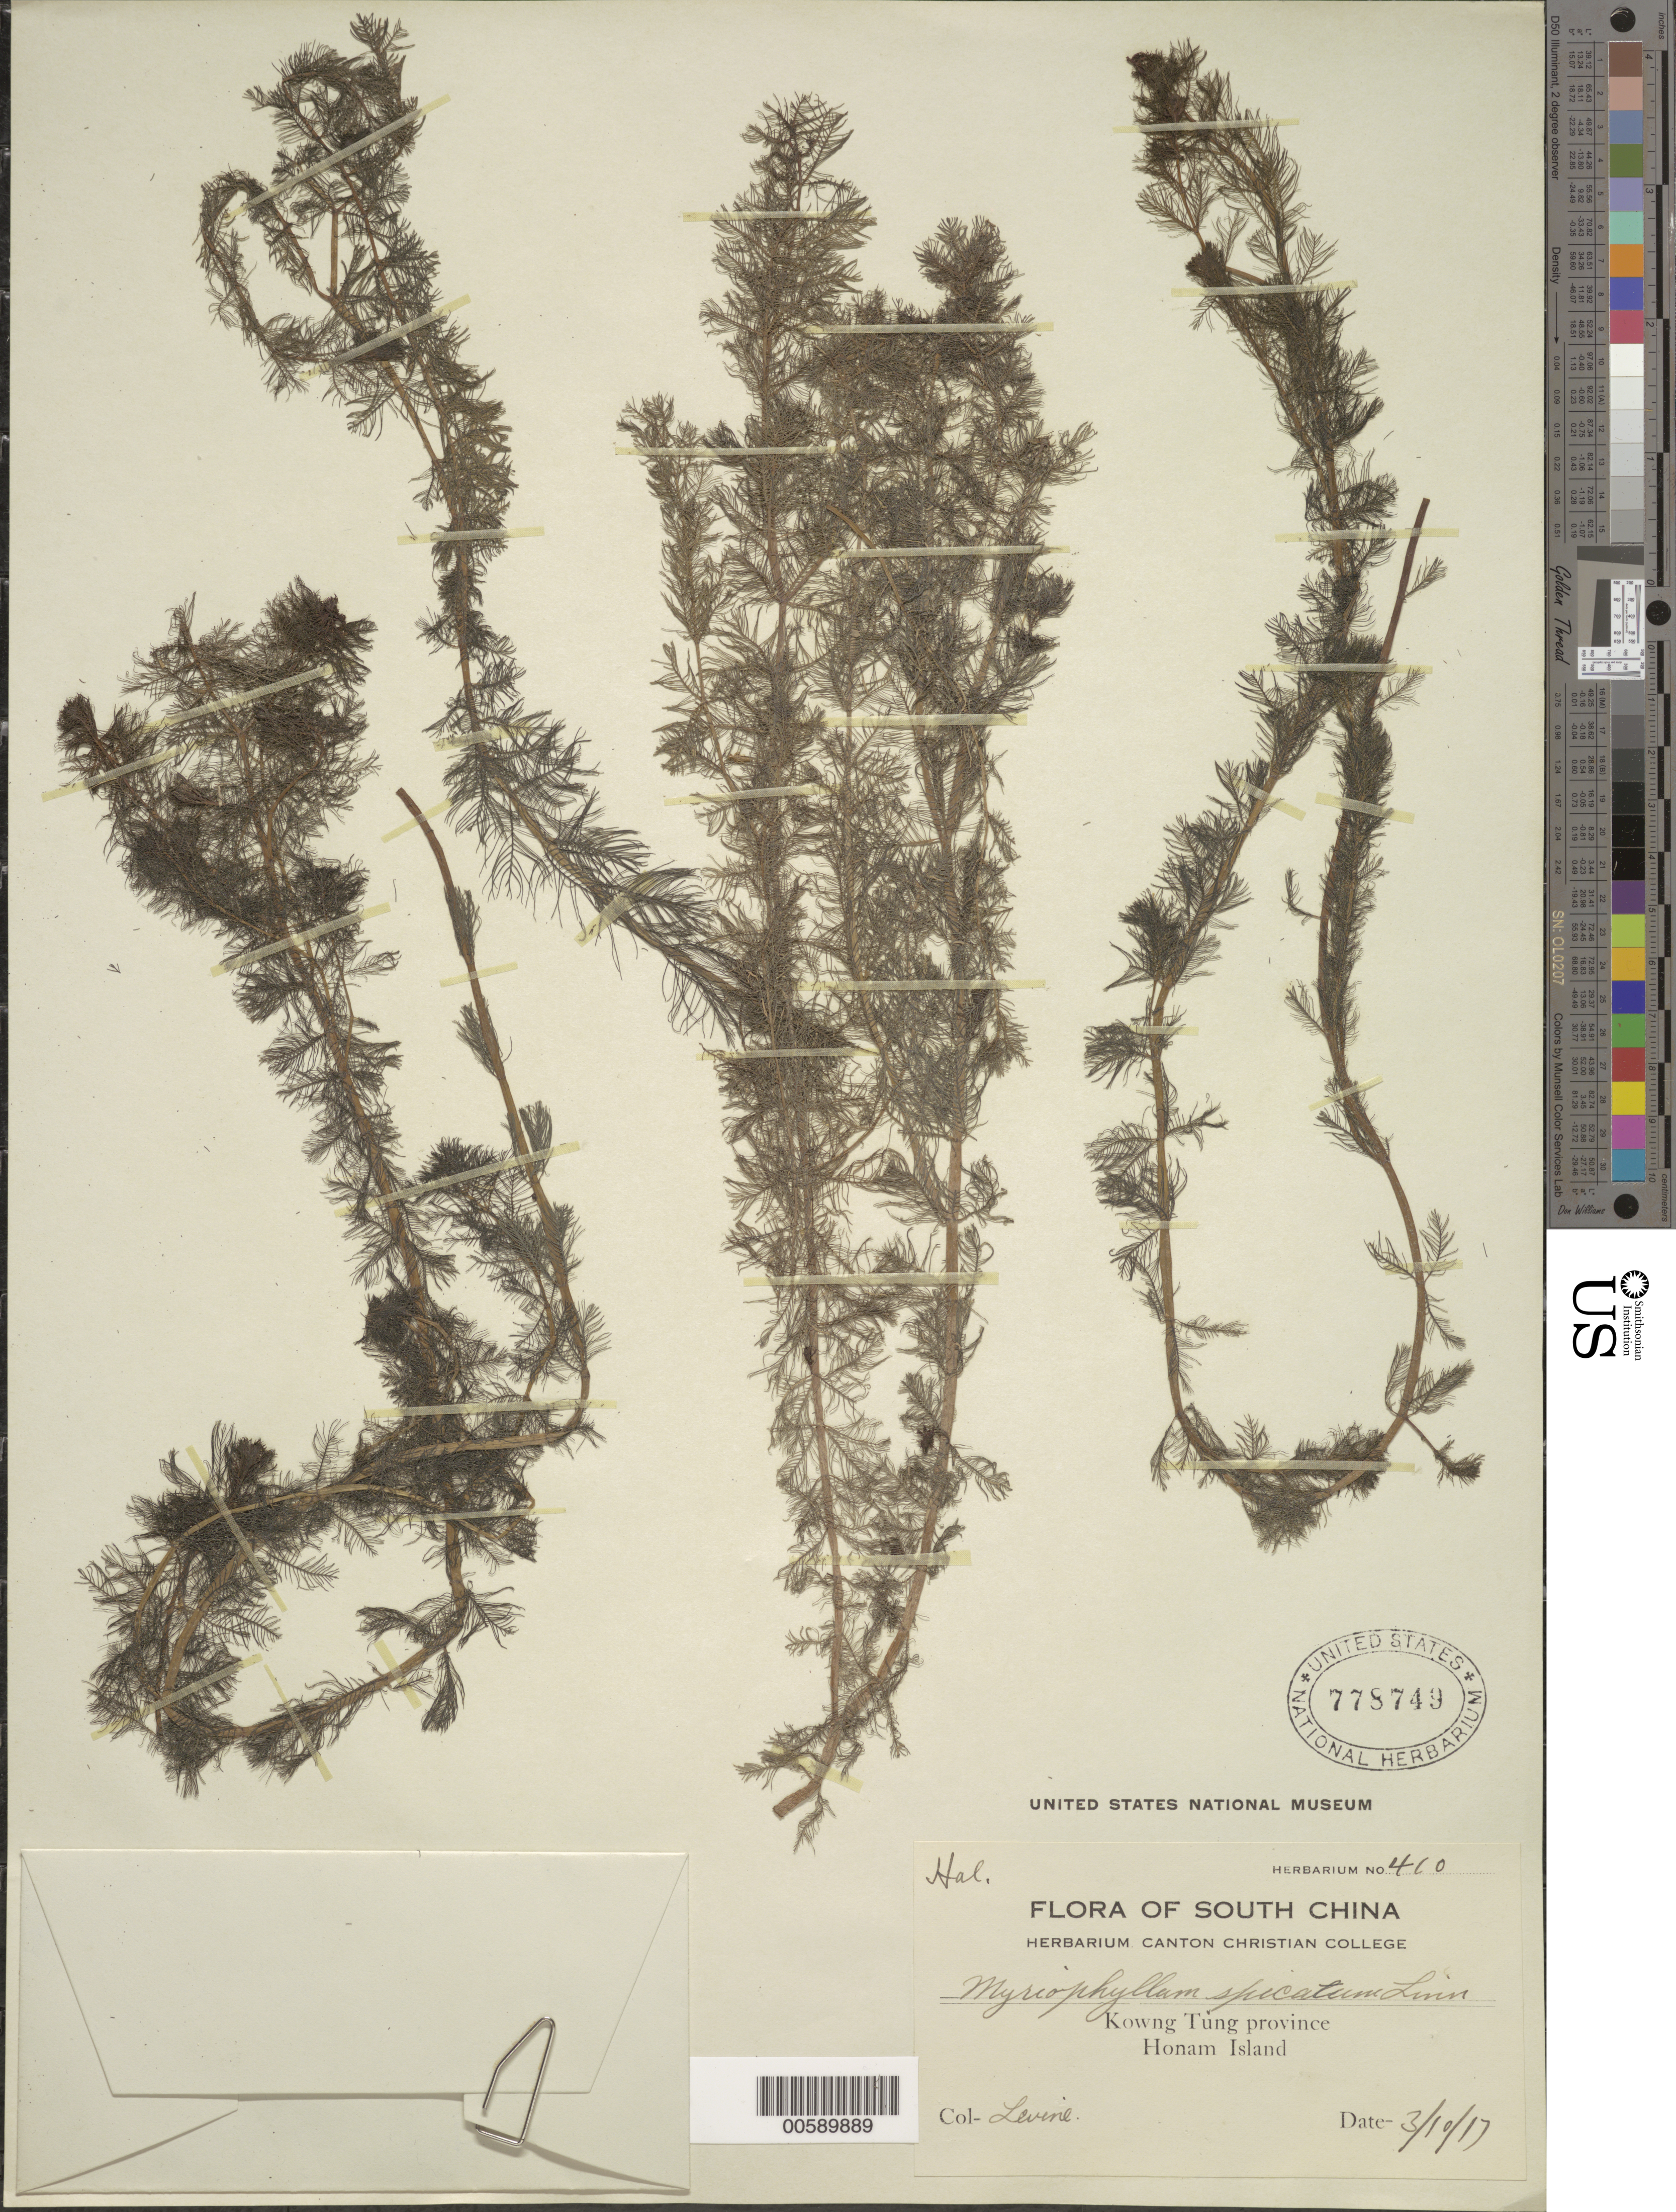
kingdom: Plantae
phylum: Tracheophyta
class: Magnoliopsida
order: Saxifragales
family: Haloragaceae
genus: Myriophyllum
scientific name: Myriophyllum spicatum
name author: L.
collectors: C. O. Levine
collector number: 410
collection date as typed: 03 Oct 1917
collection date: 1917-10-03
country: China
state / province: Guangdong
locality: Kowng Tung Prov. (Kwangtung Province?), Honam I. (Hainan Prov., Hainan I.?)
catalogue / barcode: US 778749